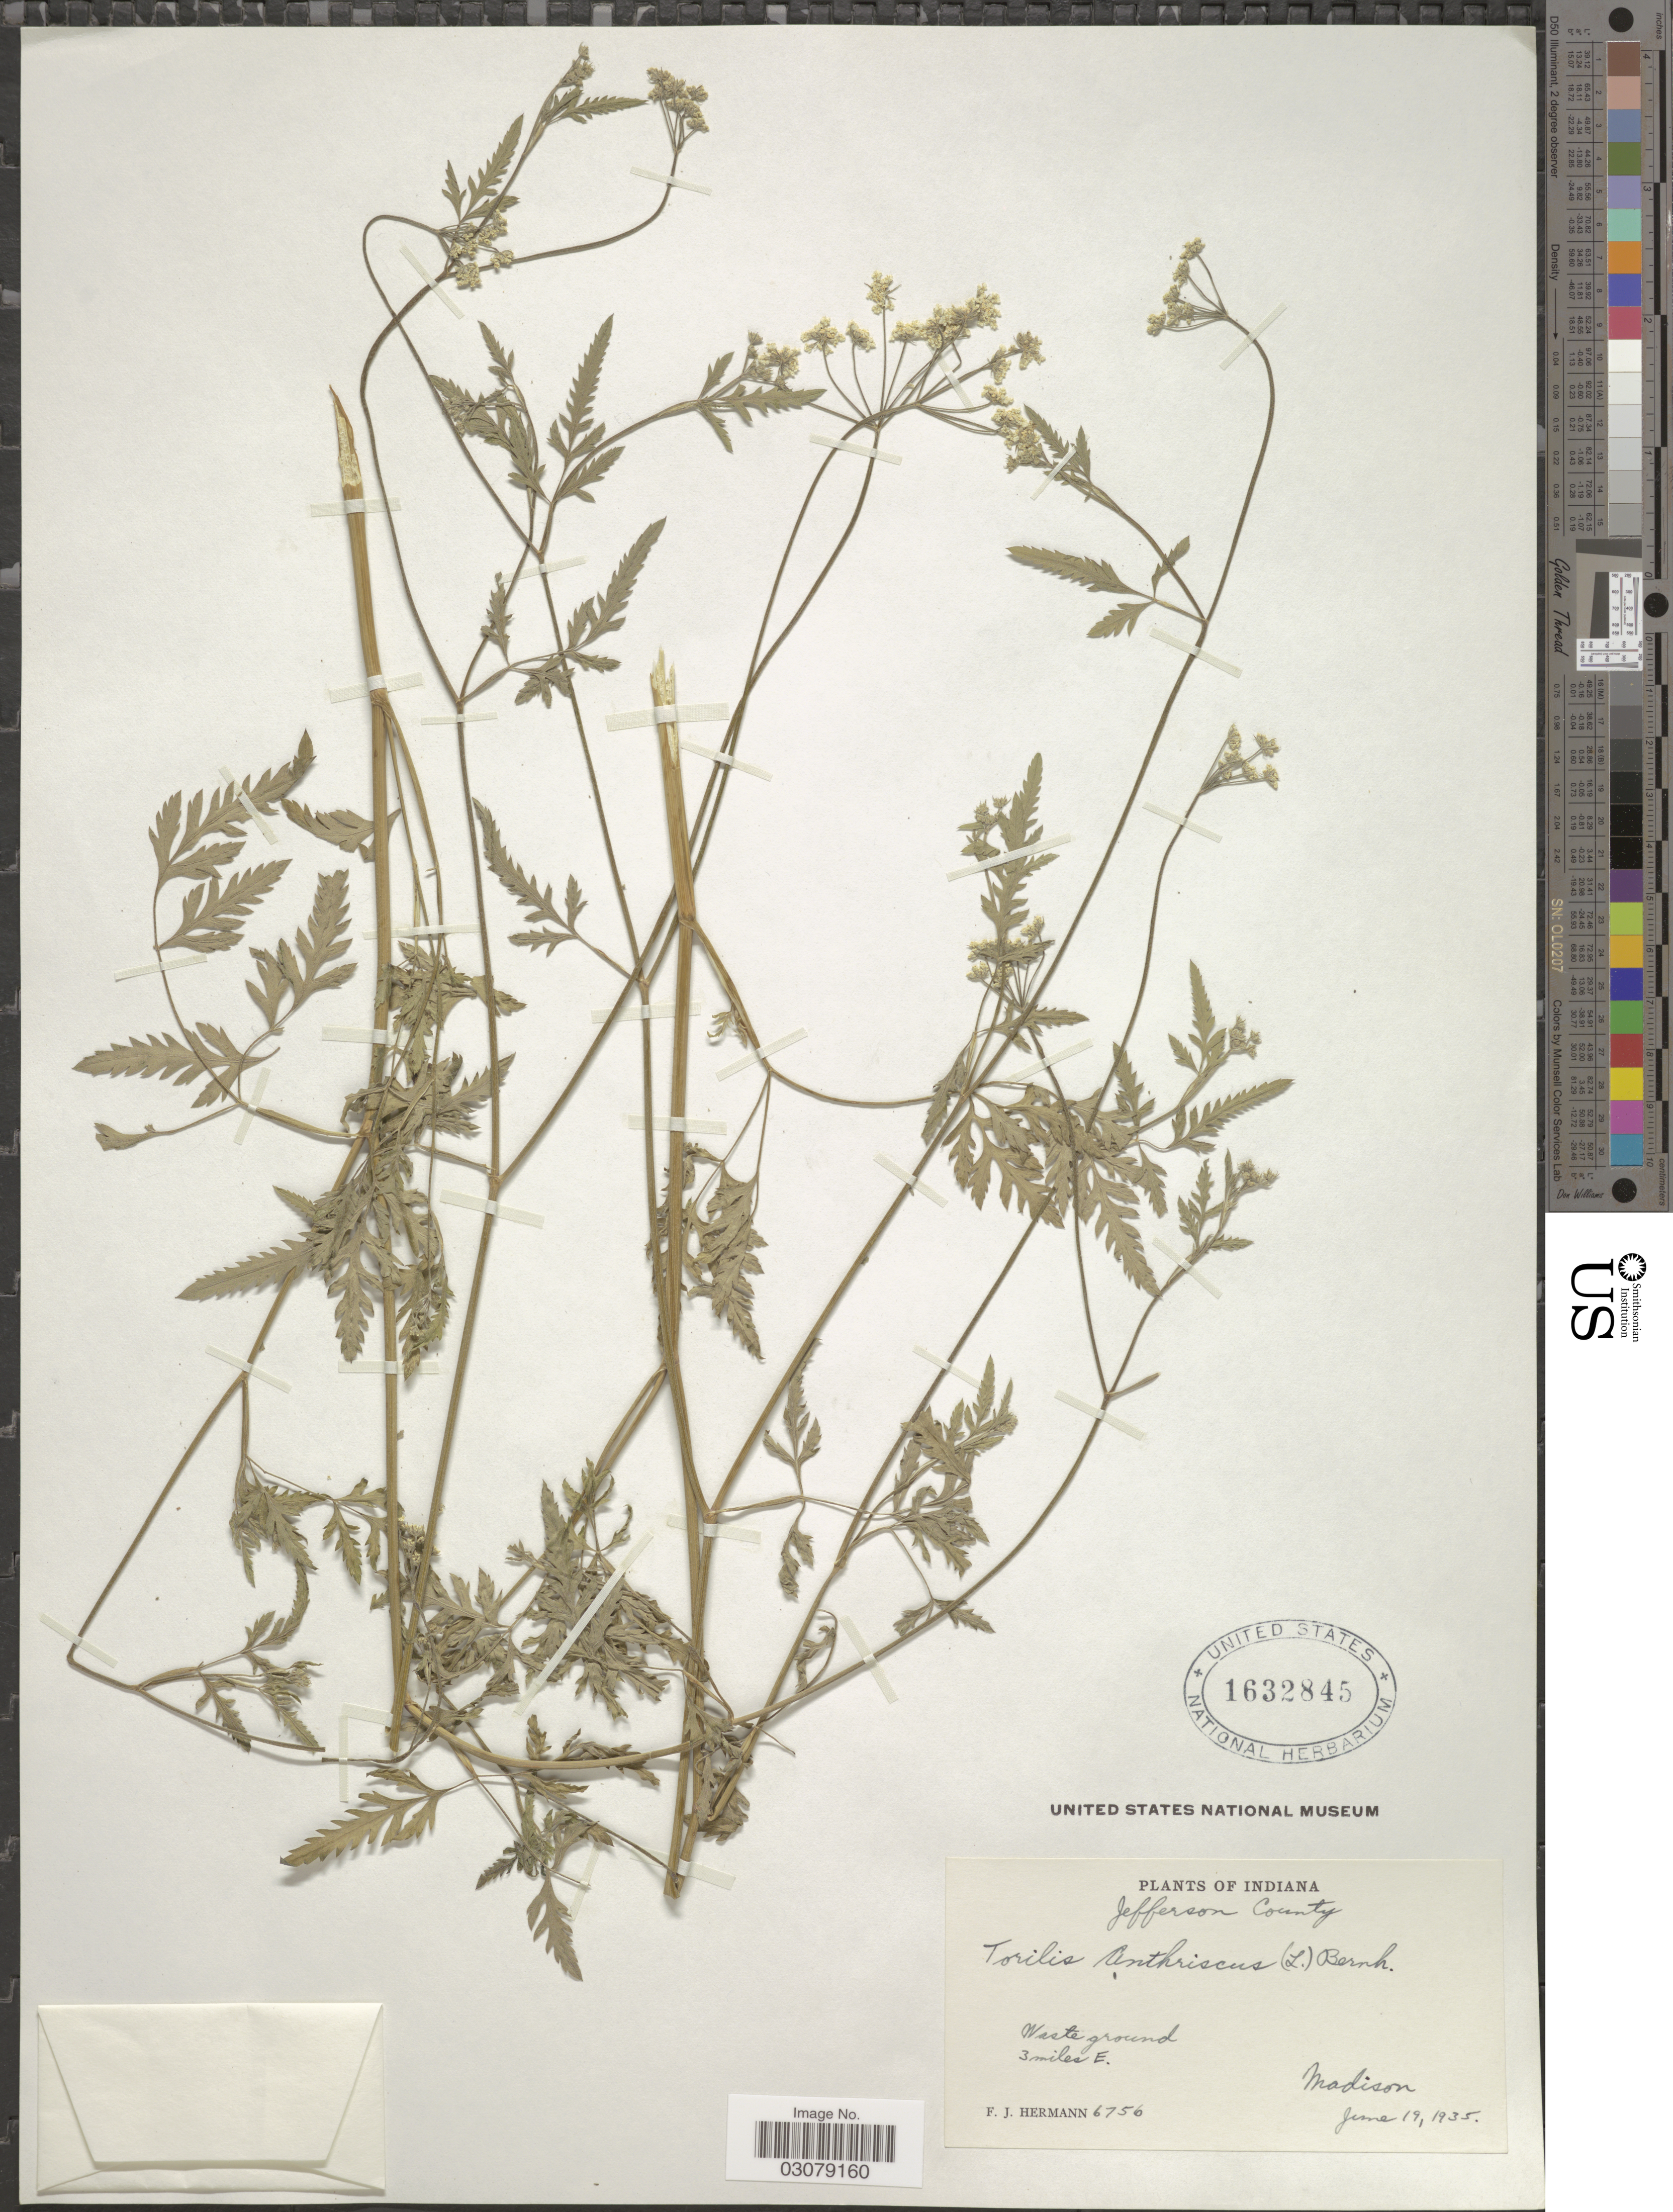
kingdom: Plantae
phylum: Tracheophyta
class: Magnoliopsida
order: Apiales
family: Apiaceae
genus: Torilis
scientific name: Torilis japonica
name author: (Houtt.) DC.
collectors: F. J. Hermann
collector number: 6756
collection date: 1935-06-19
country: United States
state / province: Indiana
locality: Jefferson County. Waste ground 3 miles E., Madison.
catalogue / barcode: US 1632845